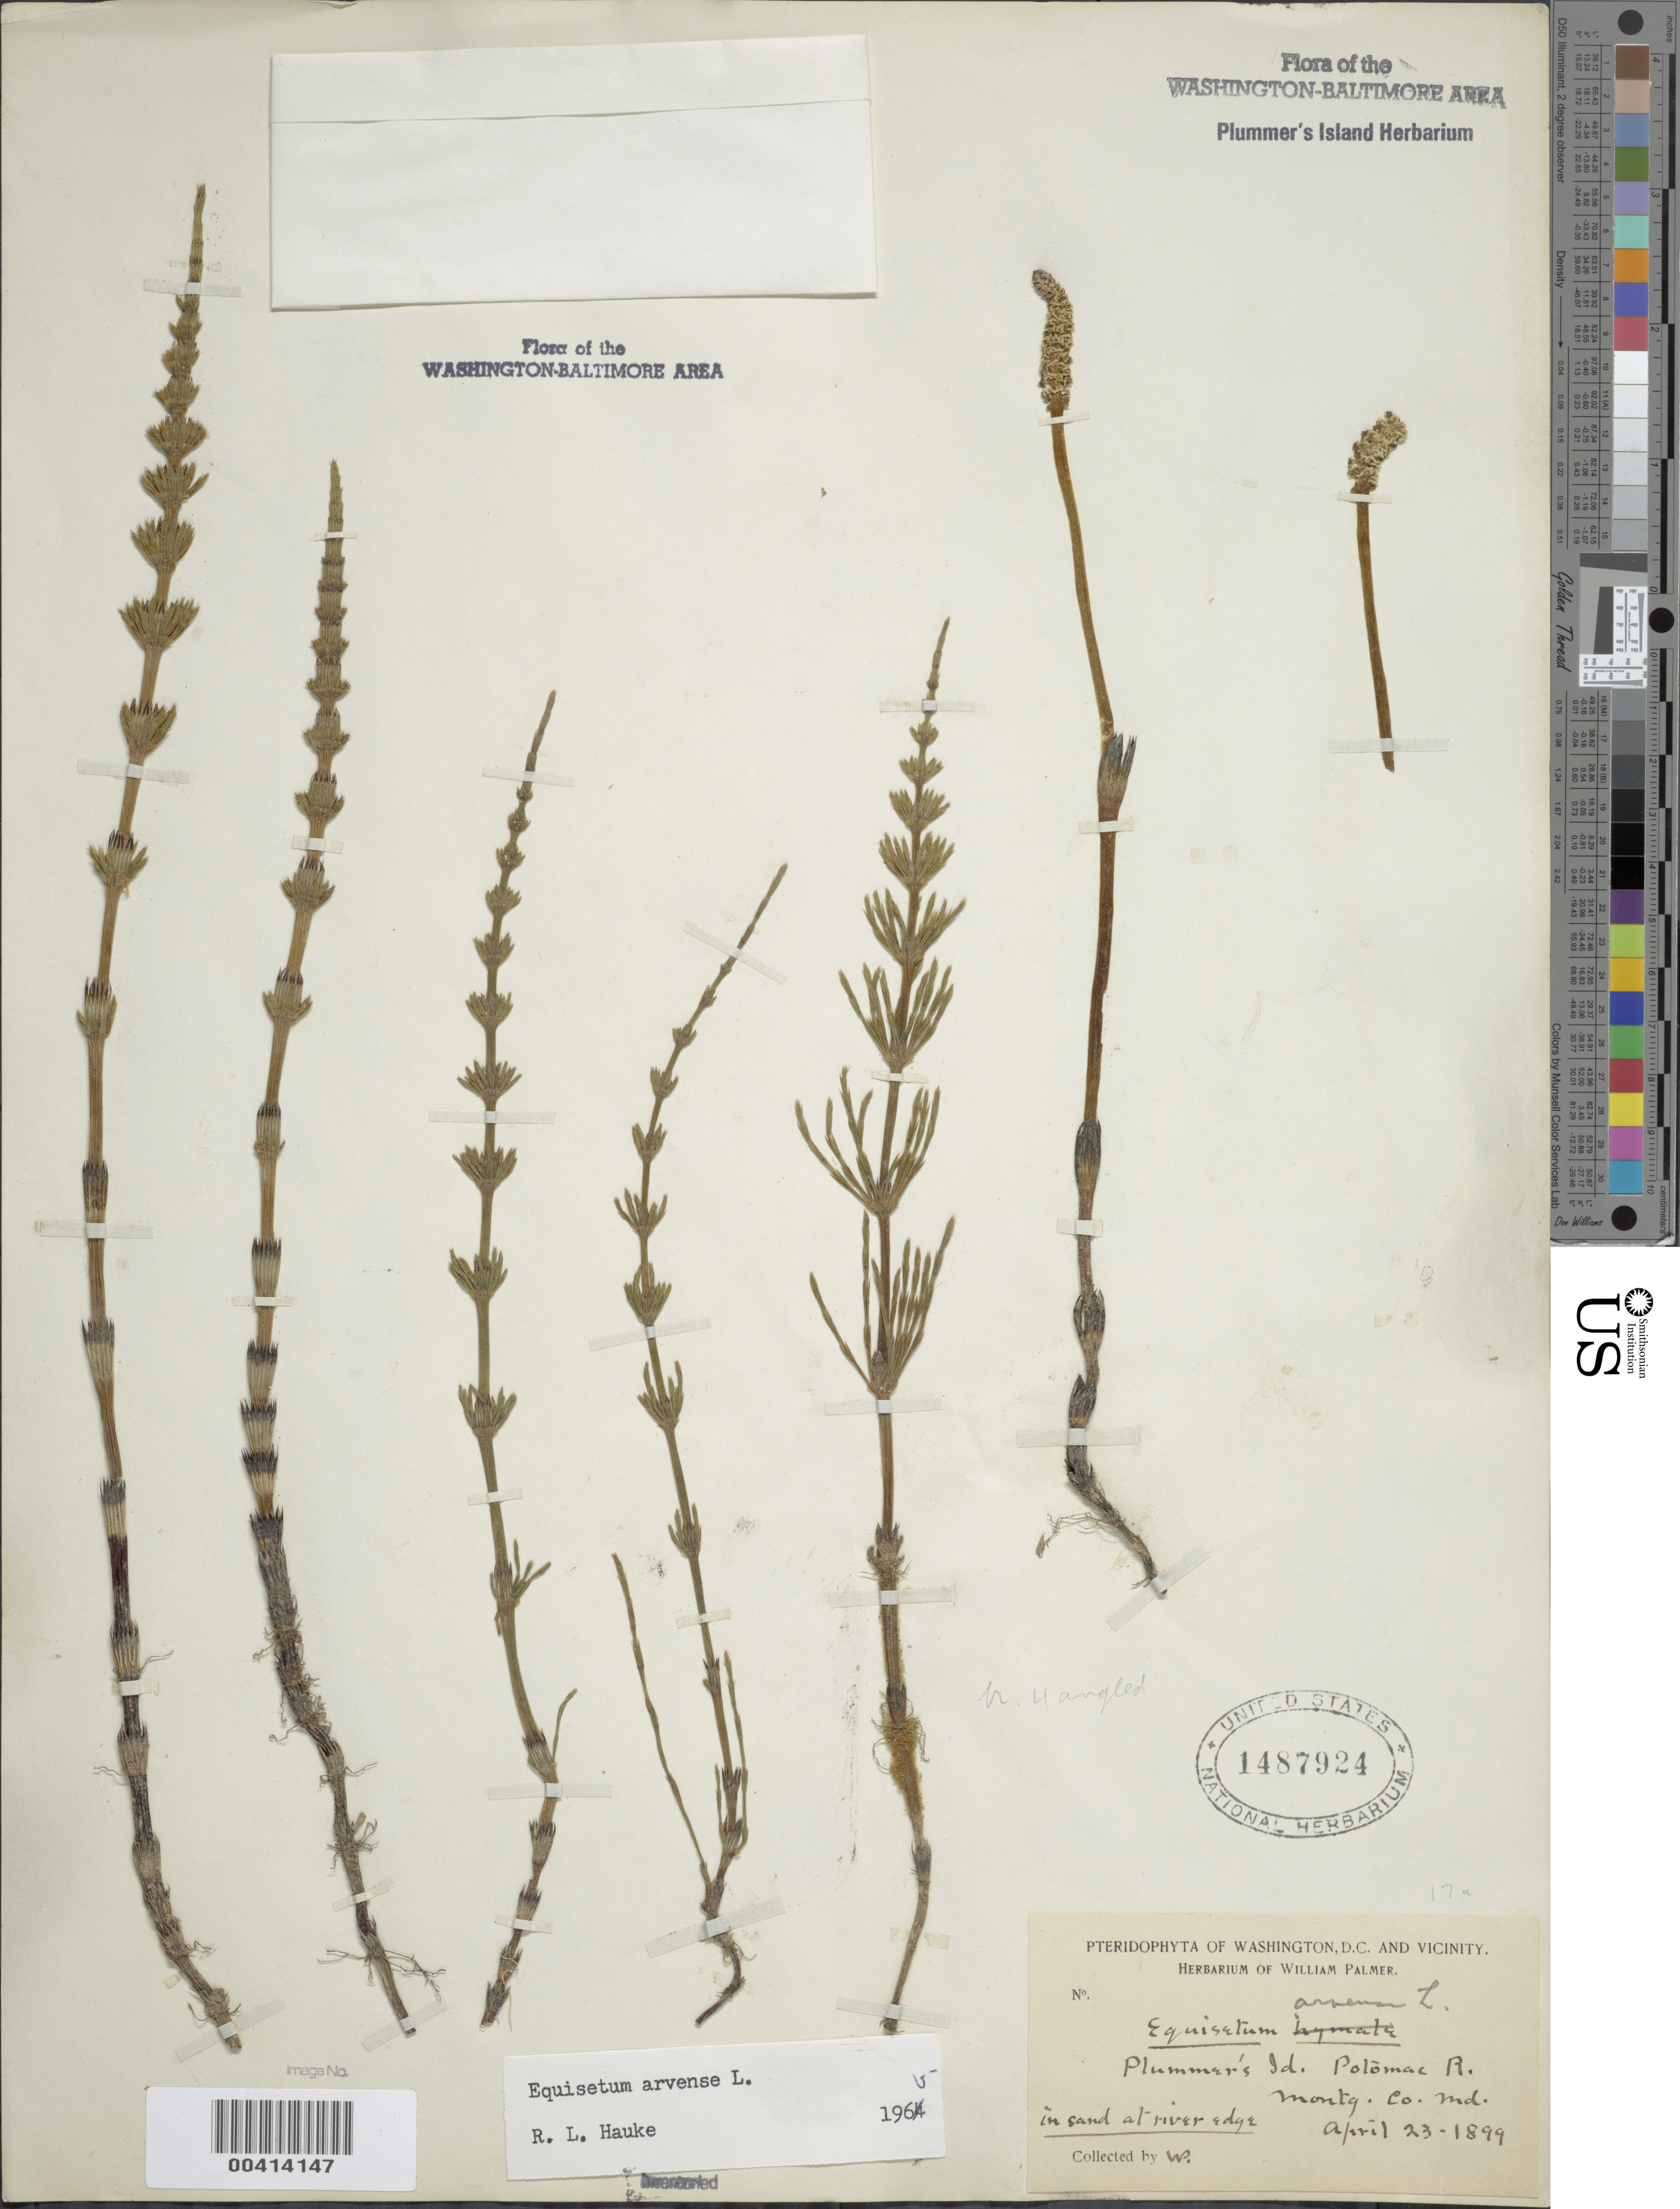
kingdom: Plantae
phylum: Tracheophyta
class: Polypodiopsida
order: Equisetales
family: Equisetaceae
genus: Equisetum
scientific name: Equisetum arvense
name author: L.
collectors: W. Palmer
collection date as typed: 23 Apr 1899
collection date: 1899-04-23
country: United States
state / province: Maryland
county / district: Montgomery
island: Plummers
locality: Plummer's Island; river edge C. & O. Canal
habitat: In sand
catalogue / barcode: US 1487924